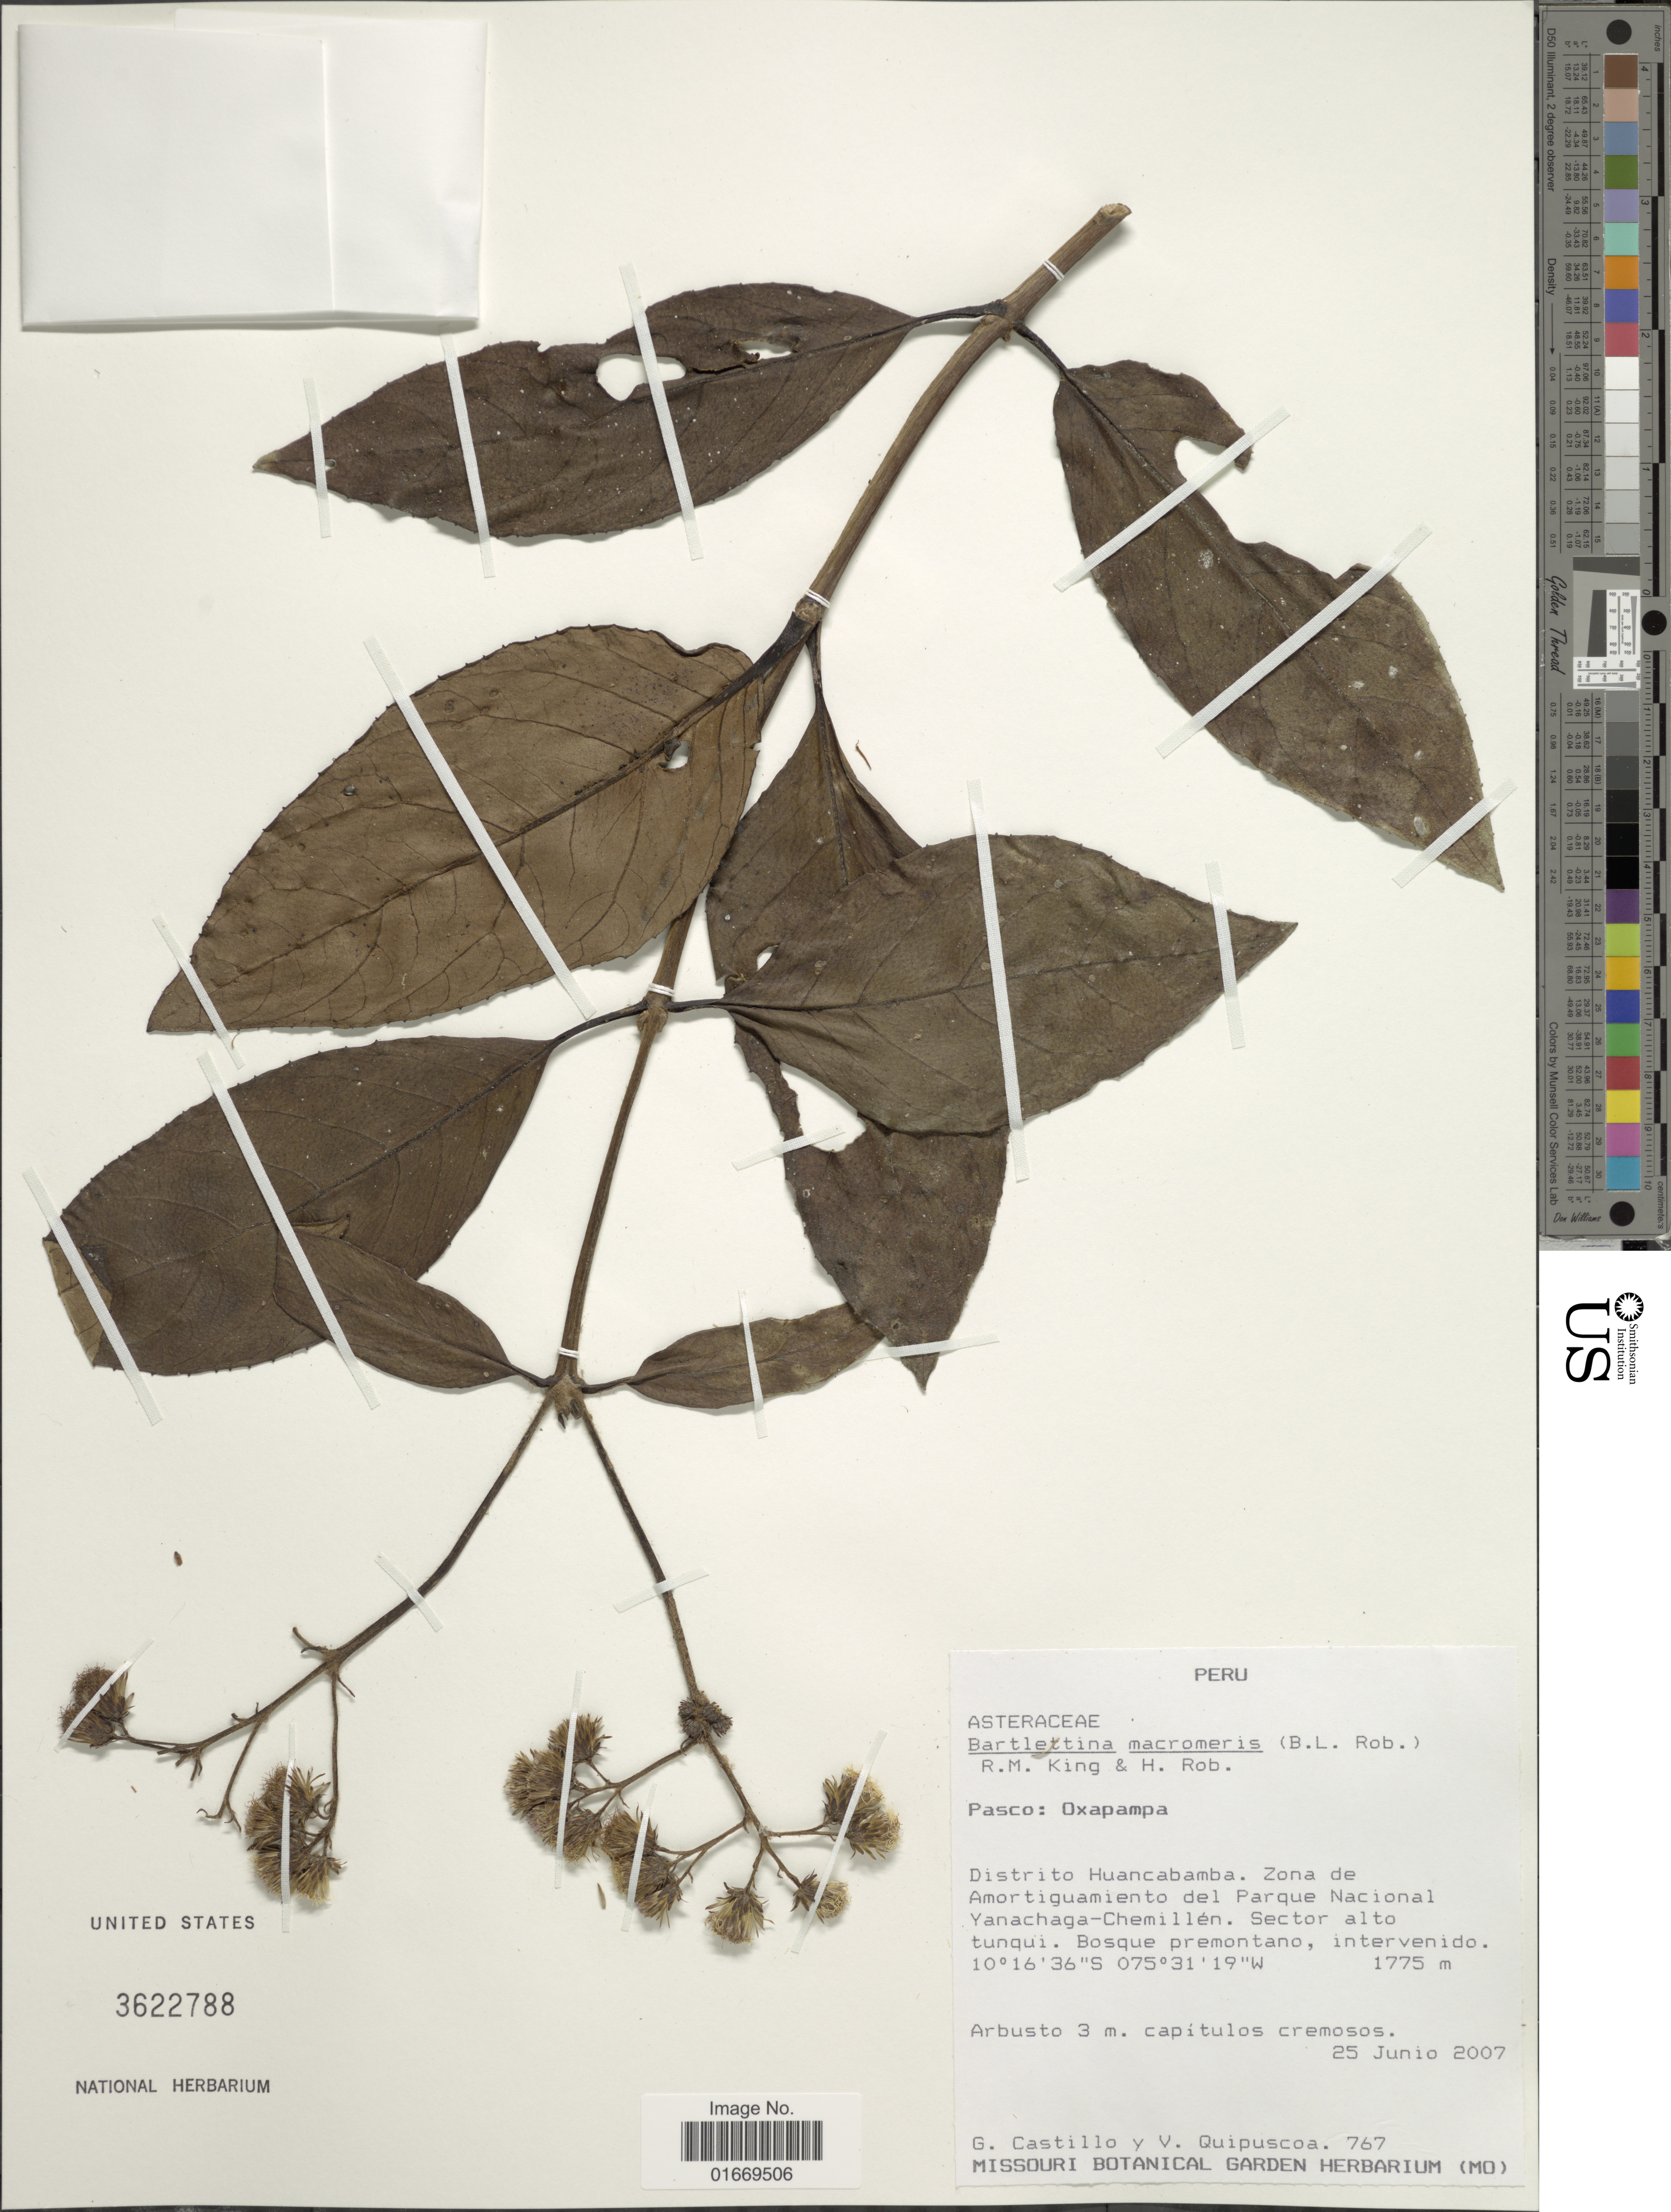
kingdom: Plantae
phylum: Tracheophyta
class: Magnoliopsida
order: Asterales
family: Asteraceae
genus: Bartlettina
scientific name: Bartlettina macromeris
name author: (B.L. Rob.) R.M. King & H. Rob.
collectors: G. Castillo & V. Quipuscoa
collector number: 767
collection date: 2007-06-25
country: Peru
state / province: Pasco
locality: Oxapampa, Distrito Huancabamba. Zona de Amortiquamiento del Parque Nacional Yanachaga-Chemillén. Sector alto tunqui. Bosque pemontane, intervenido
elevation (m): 1775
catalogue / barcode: US 3622788